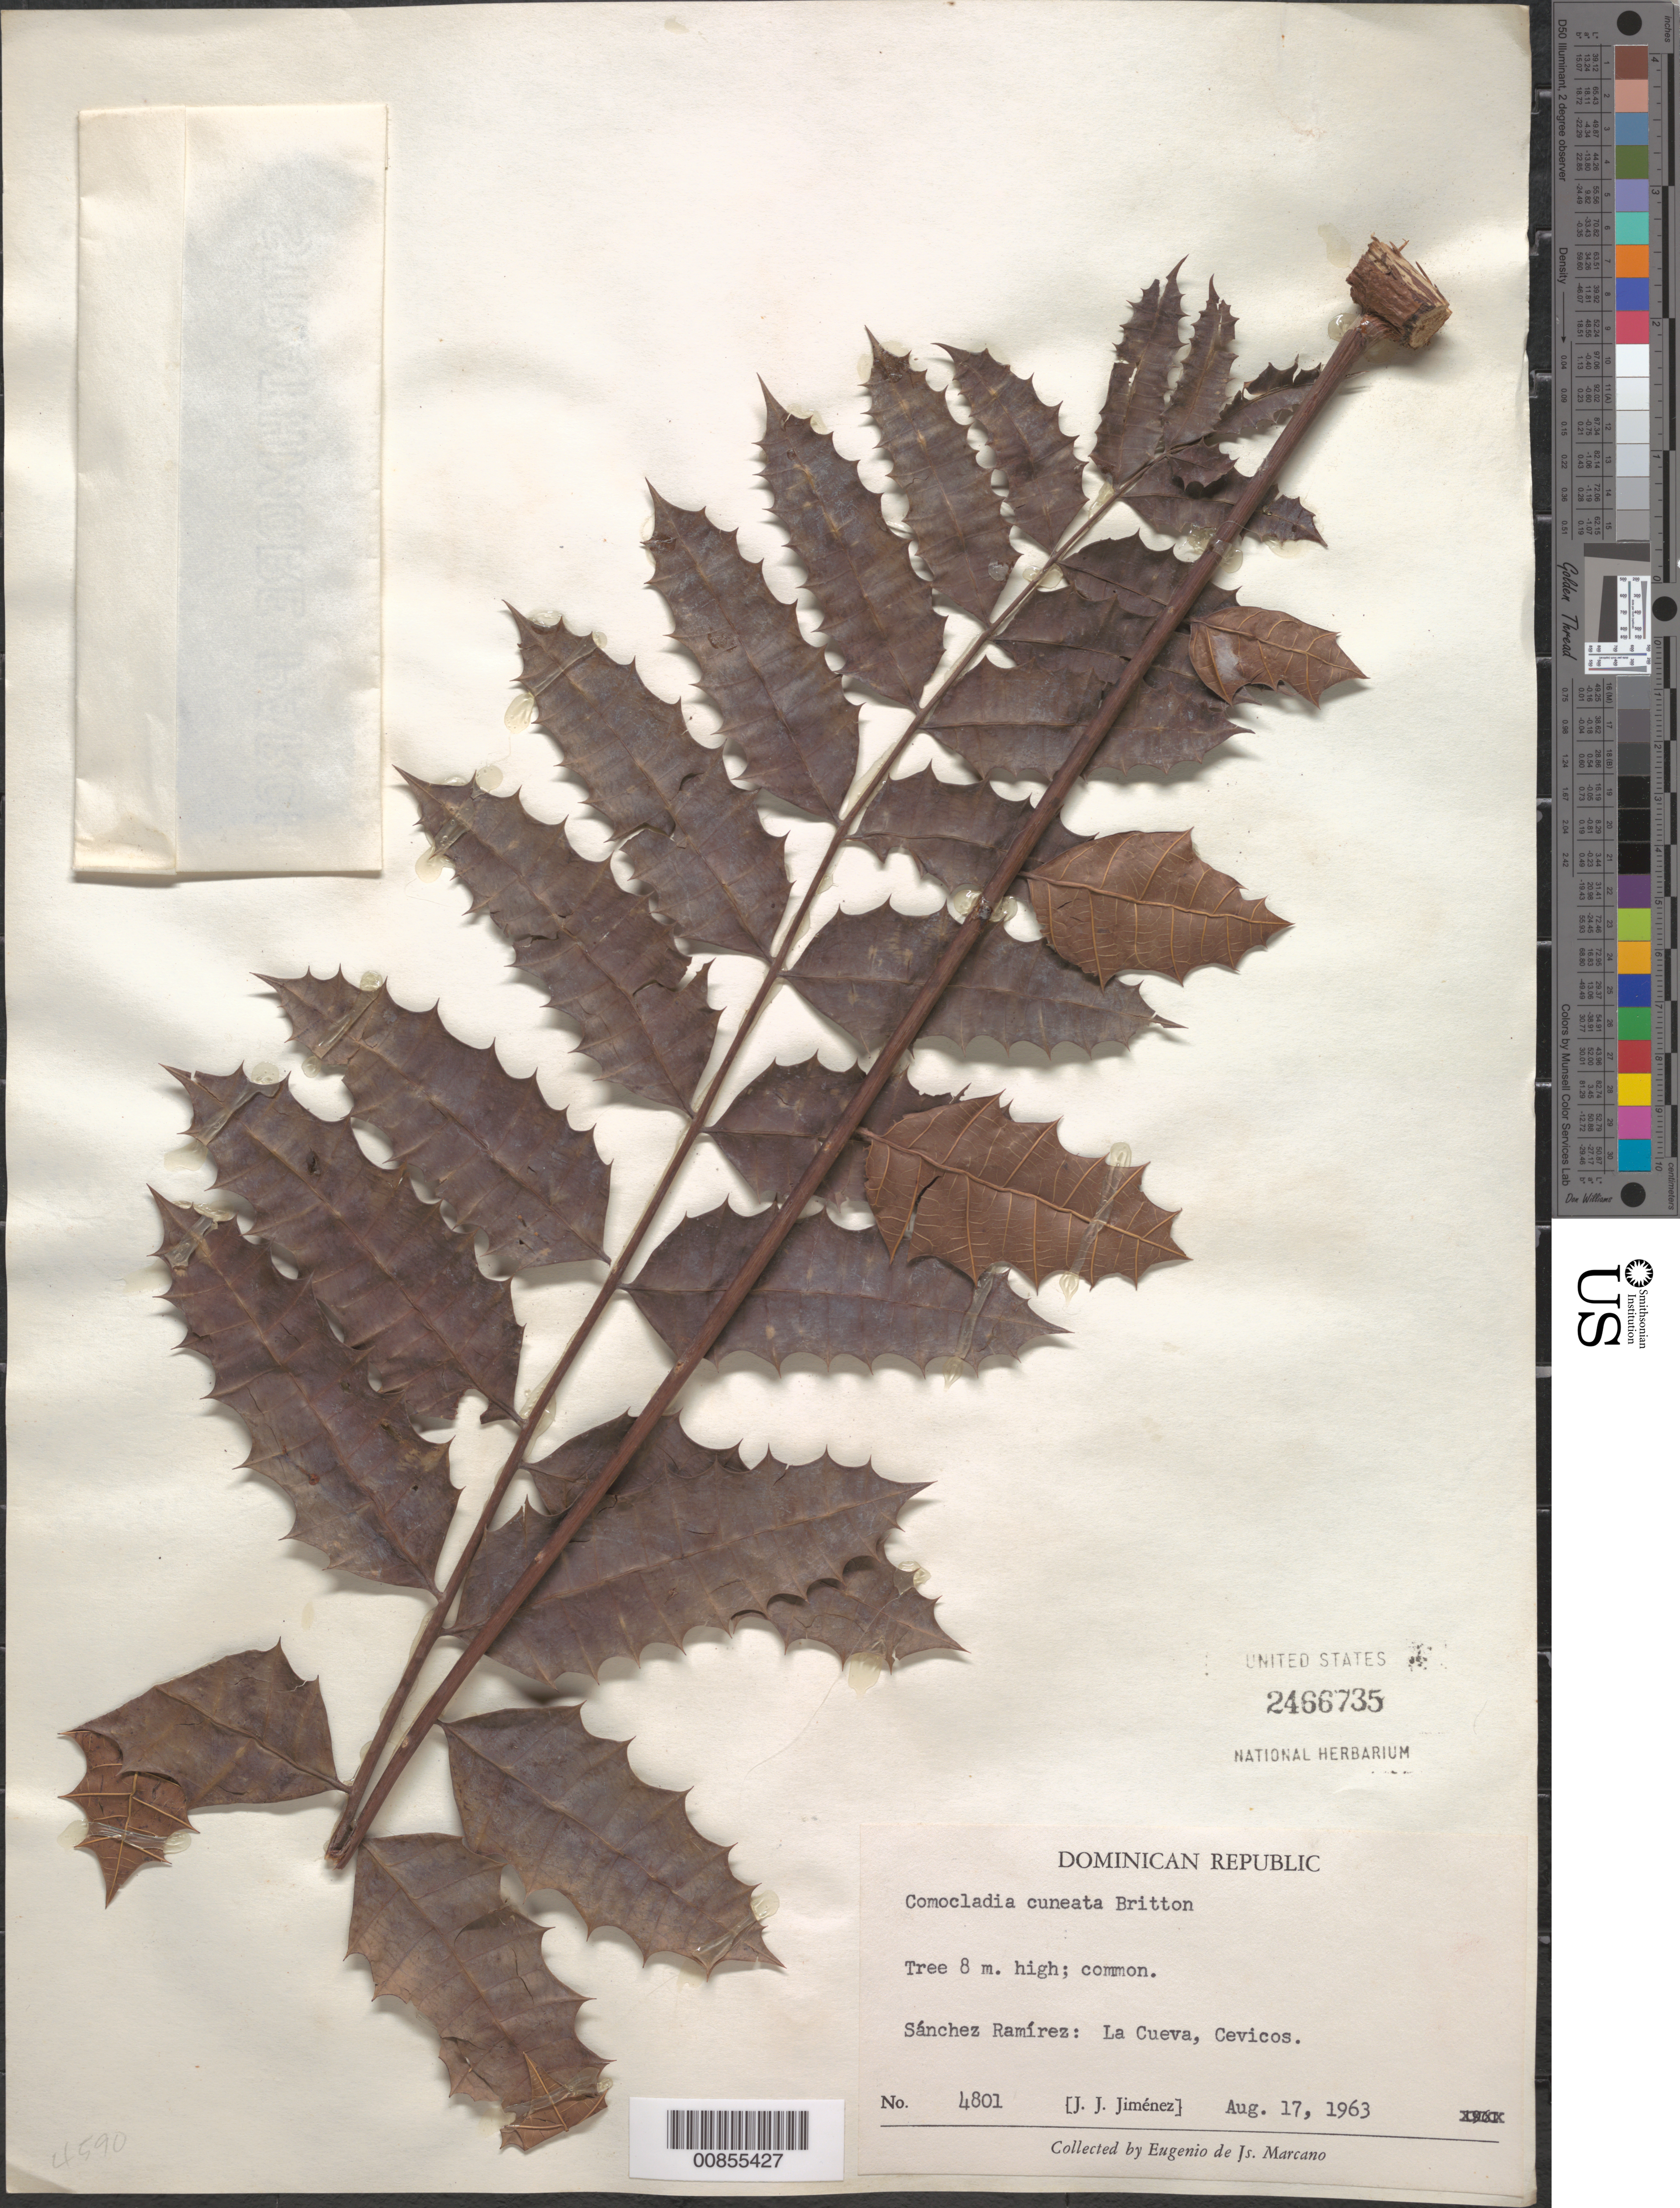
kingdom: Plantae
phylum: Tracheophyta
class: Magnoliopsida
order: Sapindales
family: Anacardiaceae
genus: Comocladia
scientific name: Comocladia cuneata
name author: Britton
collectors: J. J. Jiménez Almonte & E. J. Marcano F.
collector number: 4801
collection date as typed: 17 Aug 1963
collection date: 1963-08-17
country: Dominican Republic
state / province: Sanchez Ramirez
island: Hispaniola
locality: La Cueva, Cevicos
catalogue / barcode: US 2466735